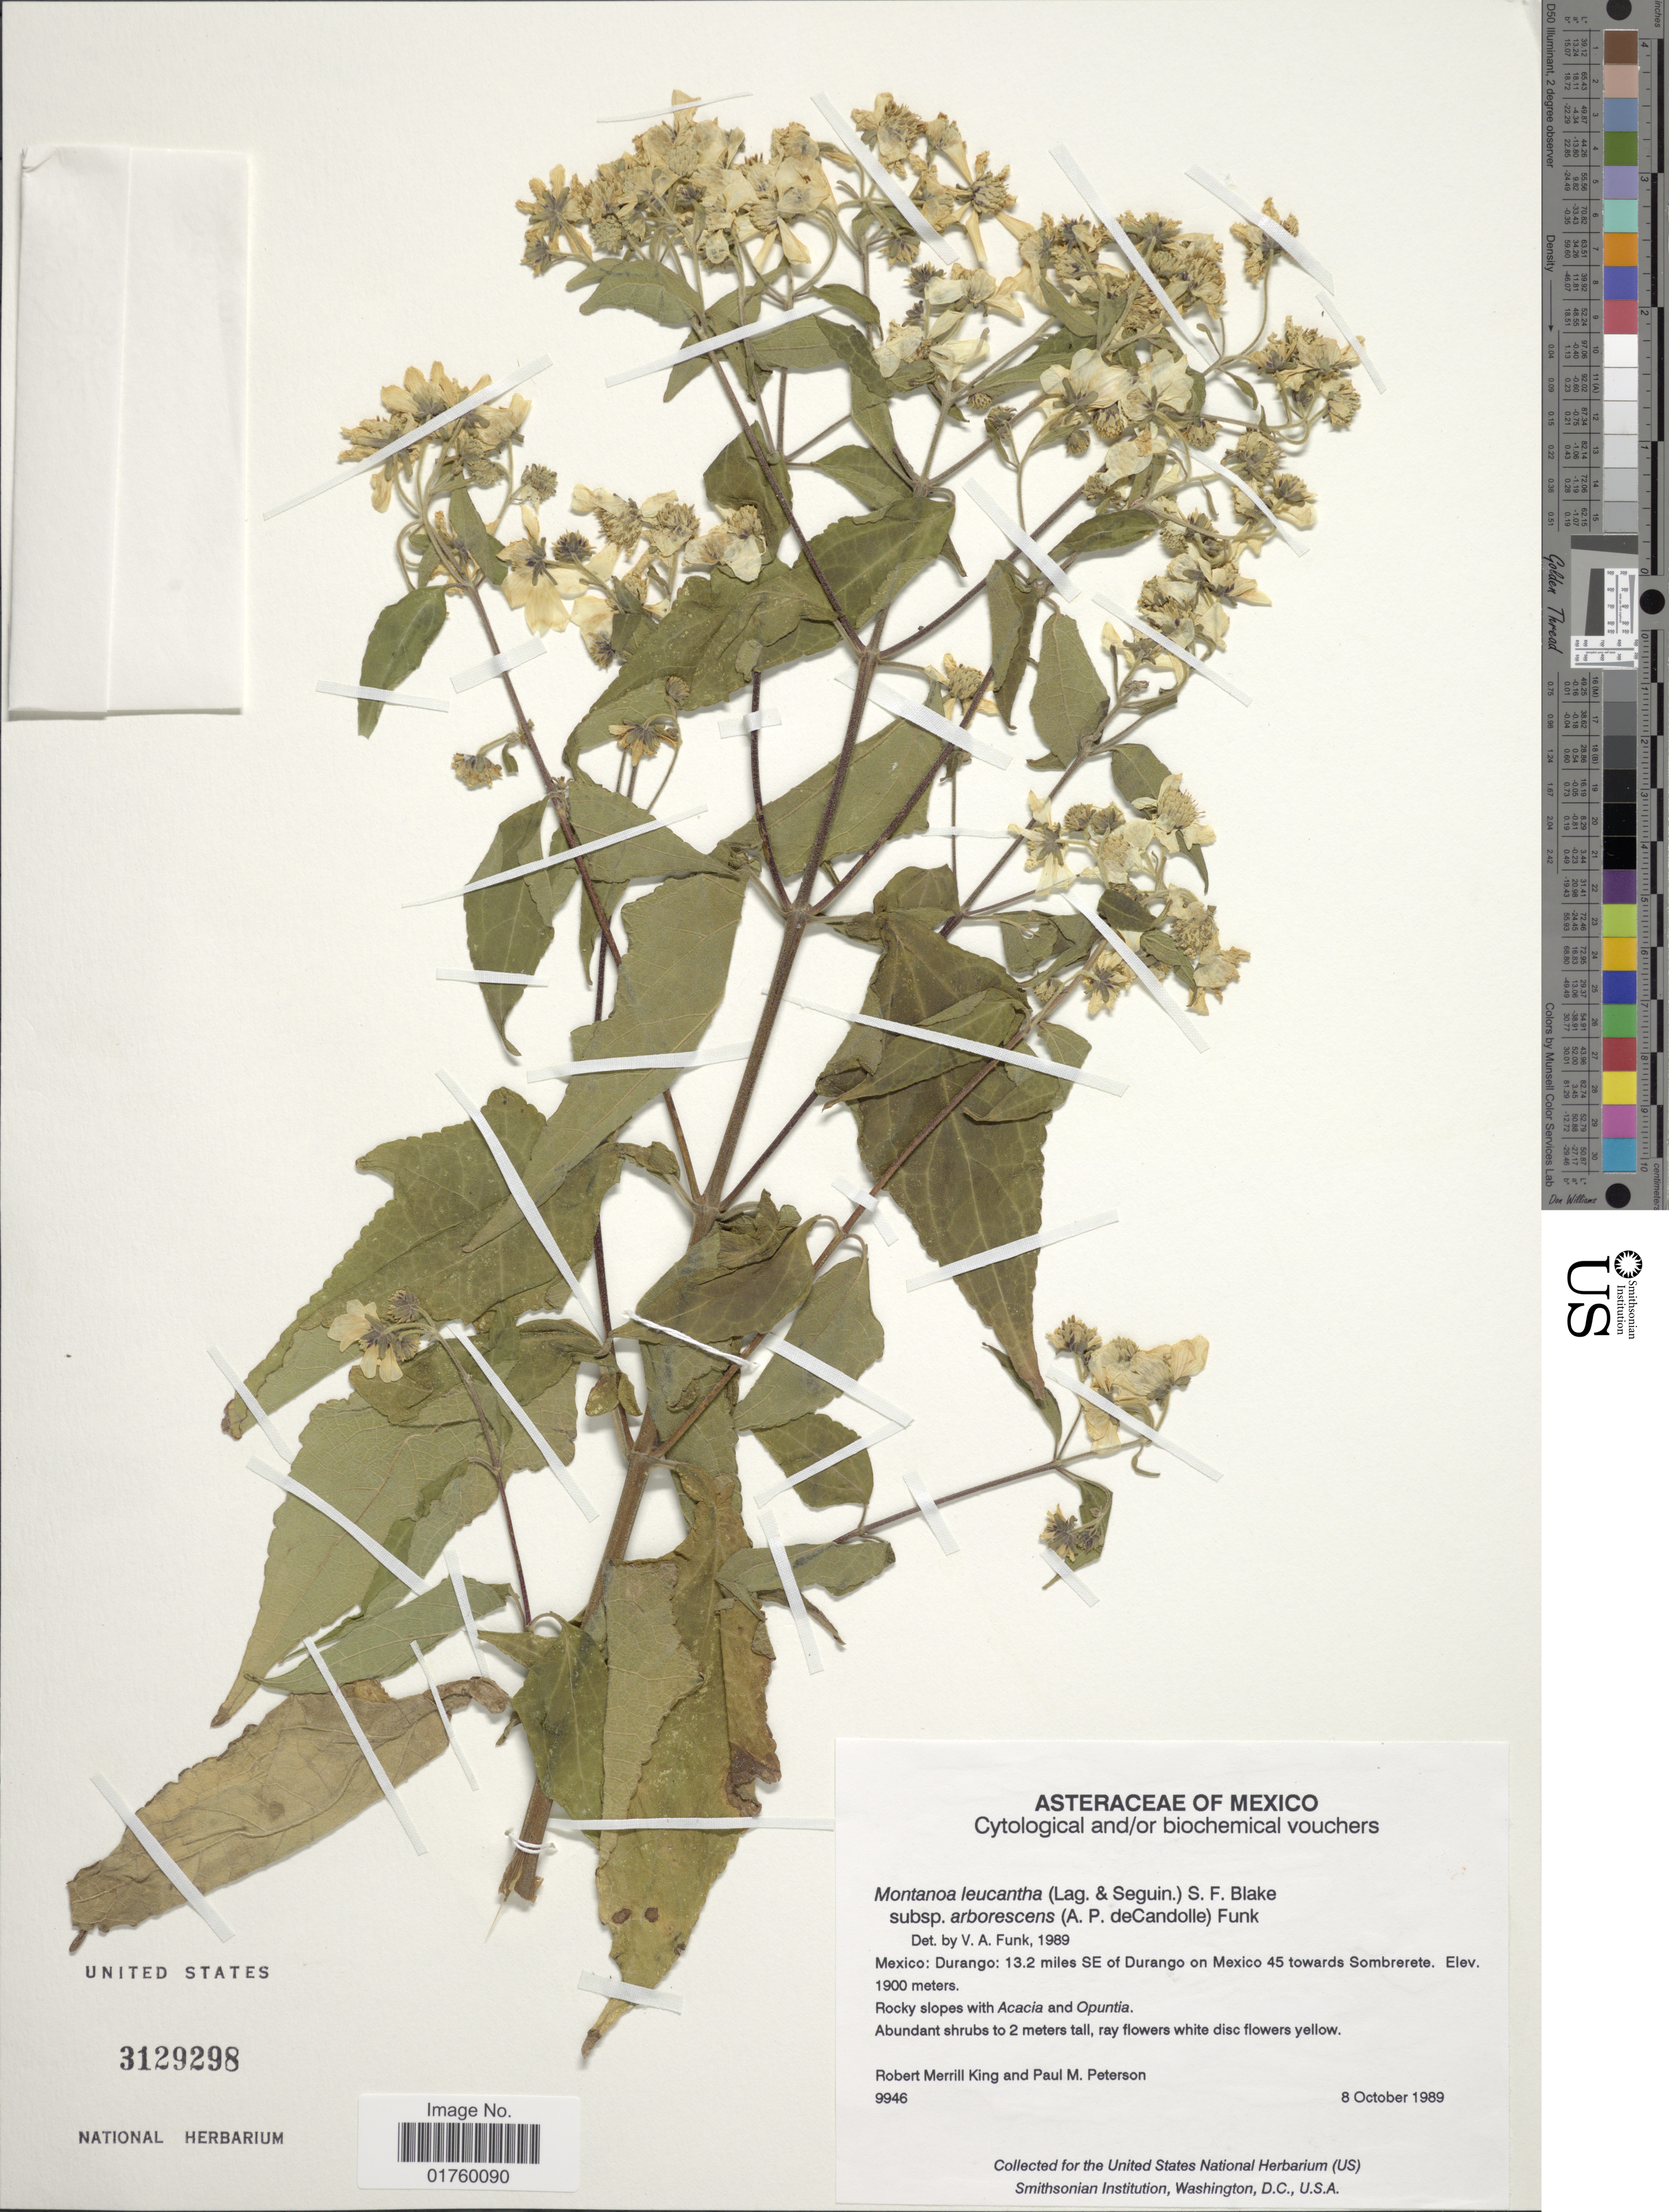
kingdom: Plantae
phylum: Tracheophyta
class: Magnoliopsida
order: Asterales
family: Asteraceae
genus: Montanoa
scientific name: Montanoa leucantha subsp. arborescens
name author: (DC.) V.A. Funk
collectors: R. M. King & P. M. Peterson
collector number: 9946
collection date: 1989-10-08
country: Mexico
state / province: Durango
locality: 13.2 miles SE of Durango on Mexico 45 towards Sombrerete, rocky slopes.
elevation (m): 1900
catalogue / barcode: US 3129298